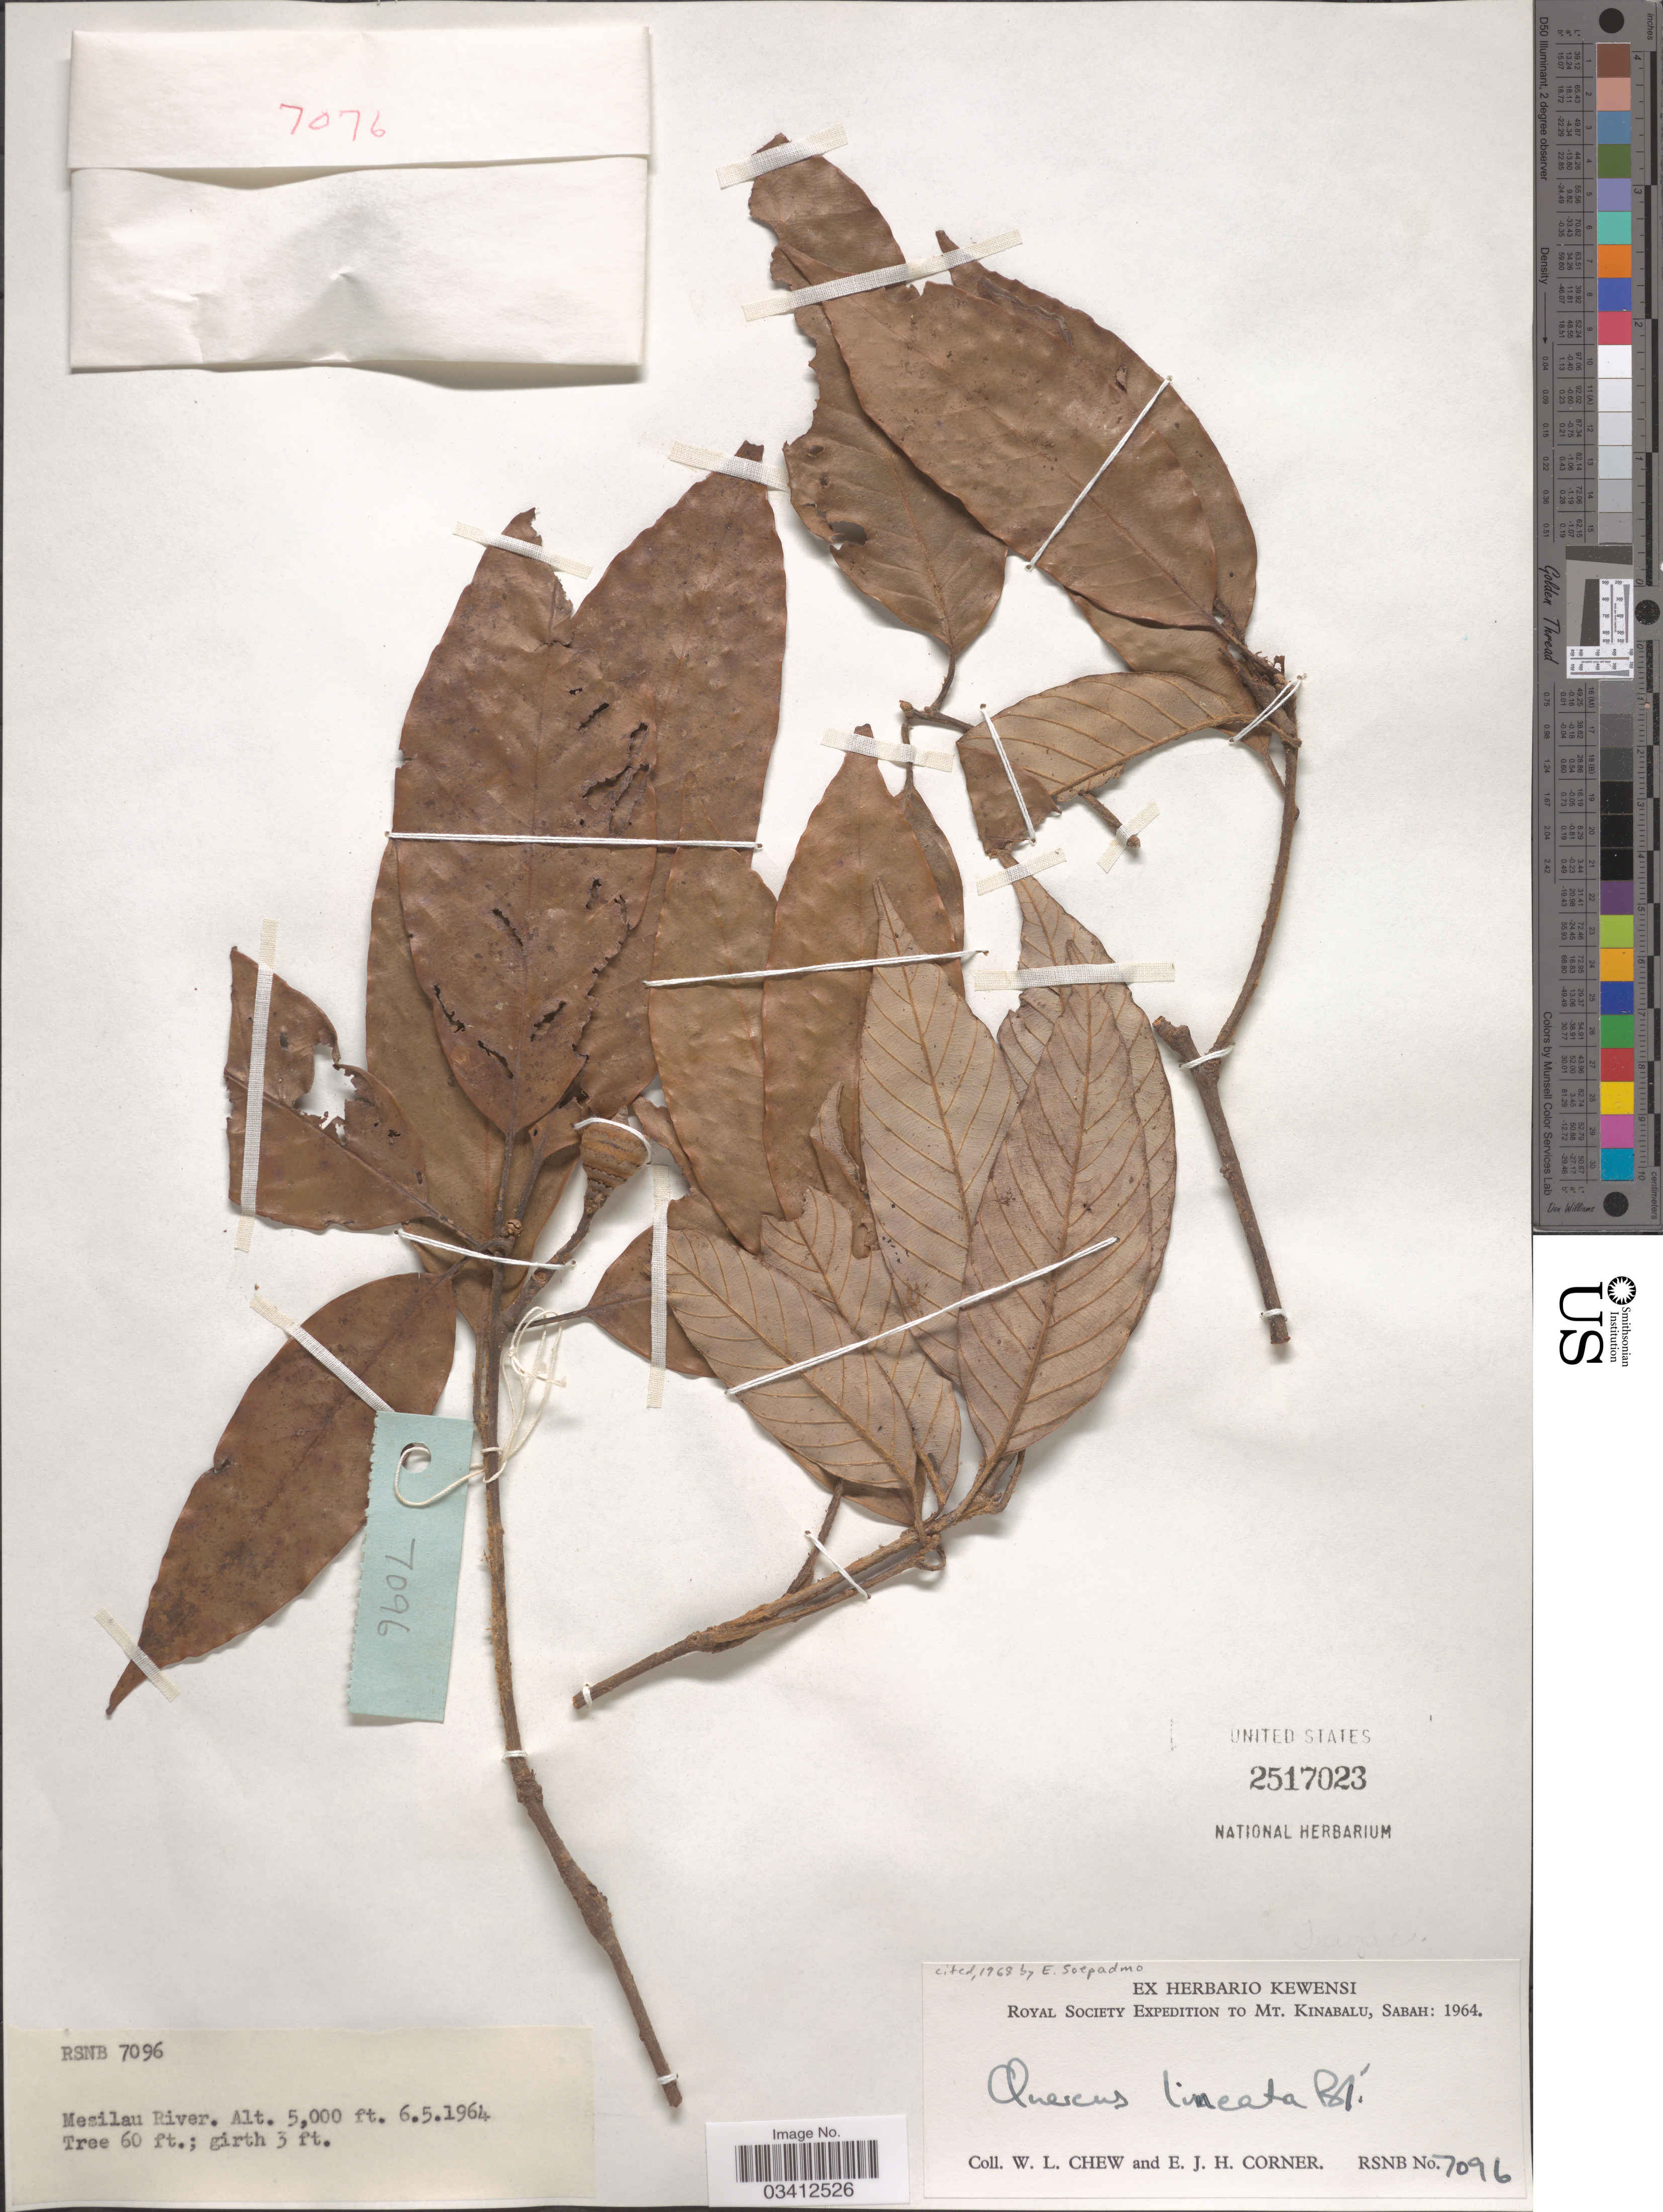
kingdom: Plantae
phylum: Tracheophyta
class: Magnoliopsida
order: Fagales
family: Fagaceae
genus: Quercus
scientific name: Quercus lineata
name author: Blume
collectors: W. Chew & E. Corner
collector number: RSNB 7096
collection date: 1964-05-06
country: Malaysia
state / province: Sabah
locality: Mesilau River. Mt. Kinabalu.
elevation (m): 1524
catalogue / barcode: US 2517023